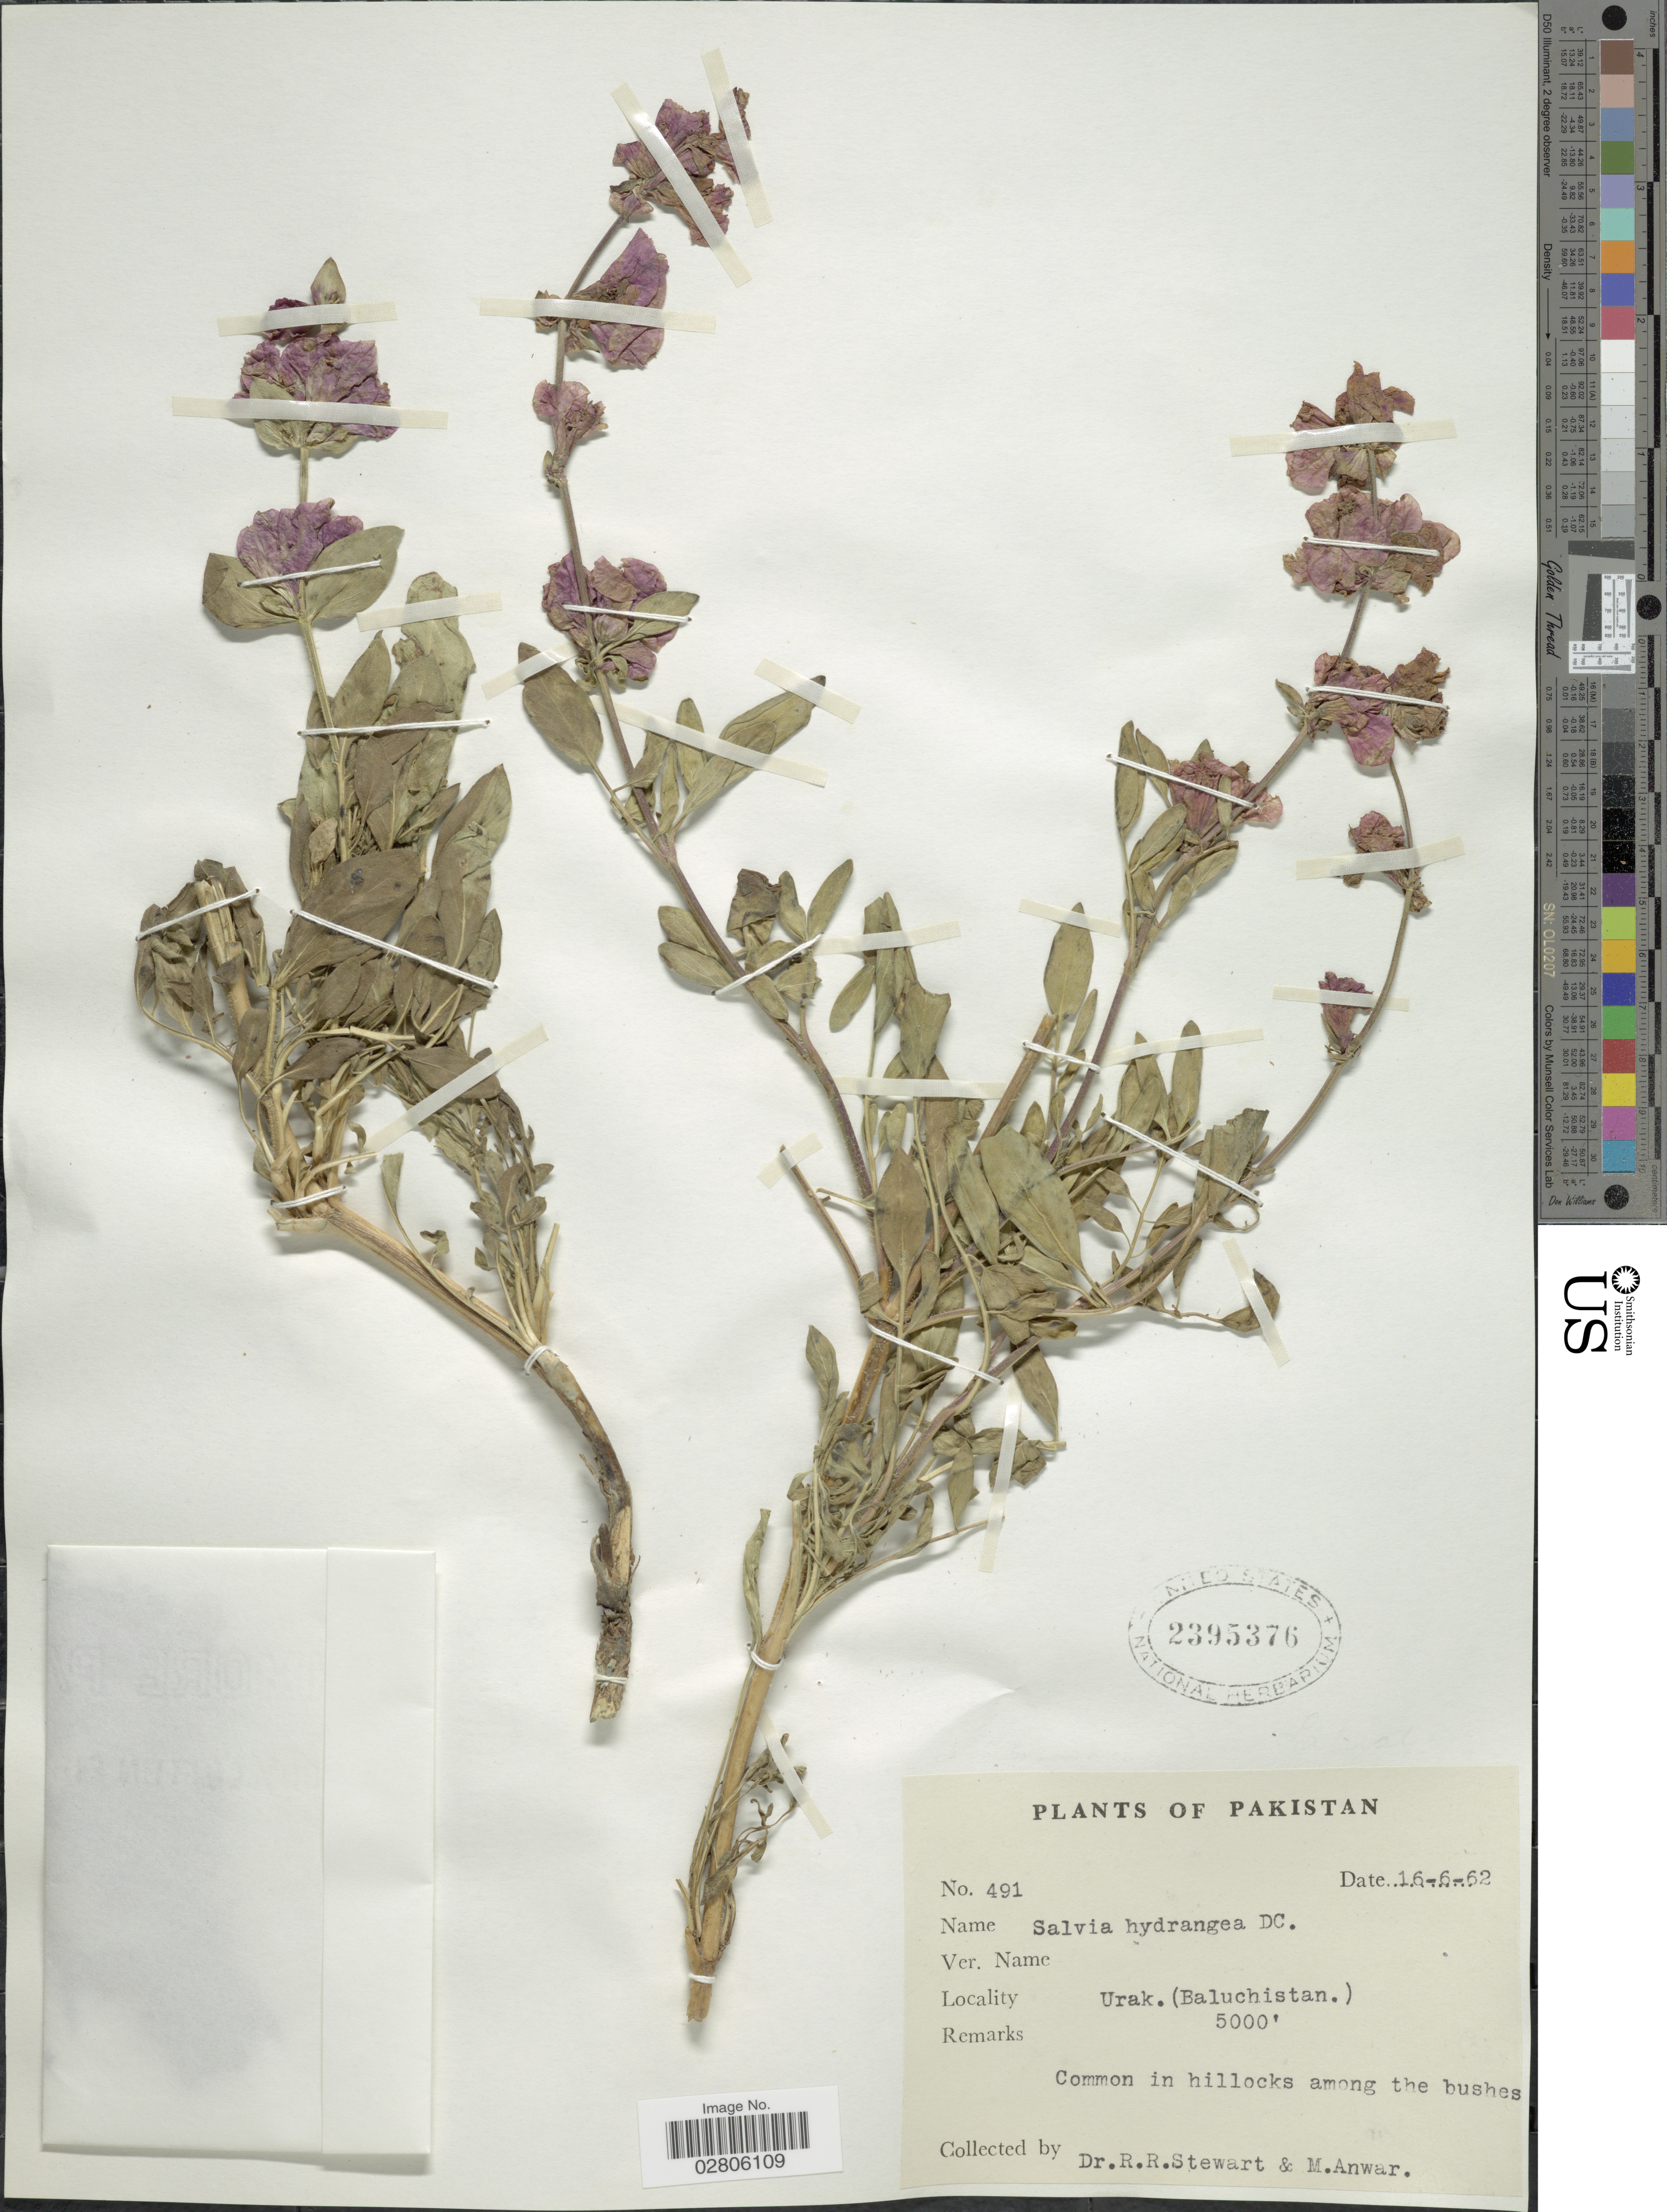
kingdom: Plantae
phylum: Tracheophyta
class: Magnoliopsida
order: Lamiales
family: Lamiaceae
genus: Salvia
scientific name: Salvia hydrangea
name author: DC. ex Benth.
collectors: R. R. Stewart & M. Anwar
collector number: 491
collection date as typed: Transcribed d/m/y: 16/6/62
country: Iran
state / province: Sistan and Baluchistan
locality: Urak. (Baluchistan).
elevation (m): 1524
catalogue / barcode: US 2395376